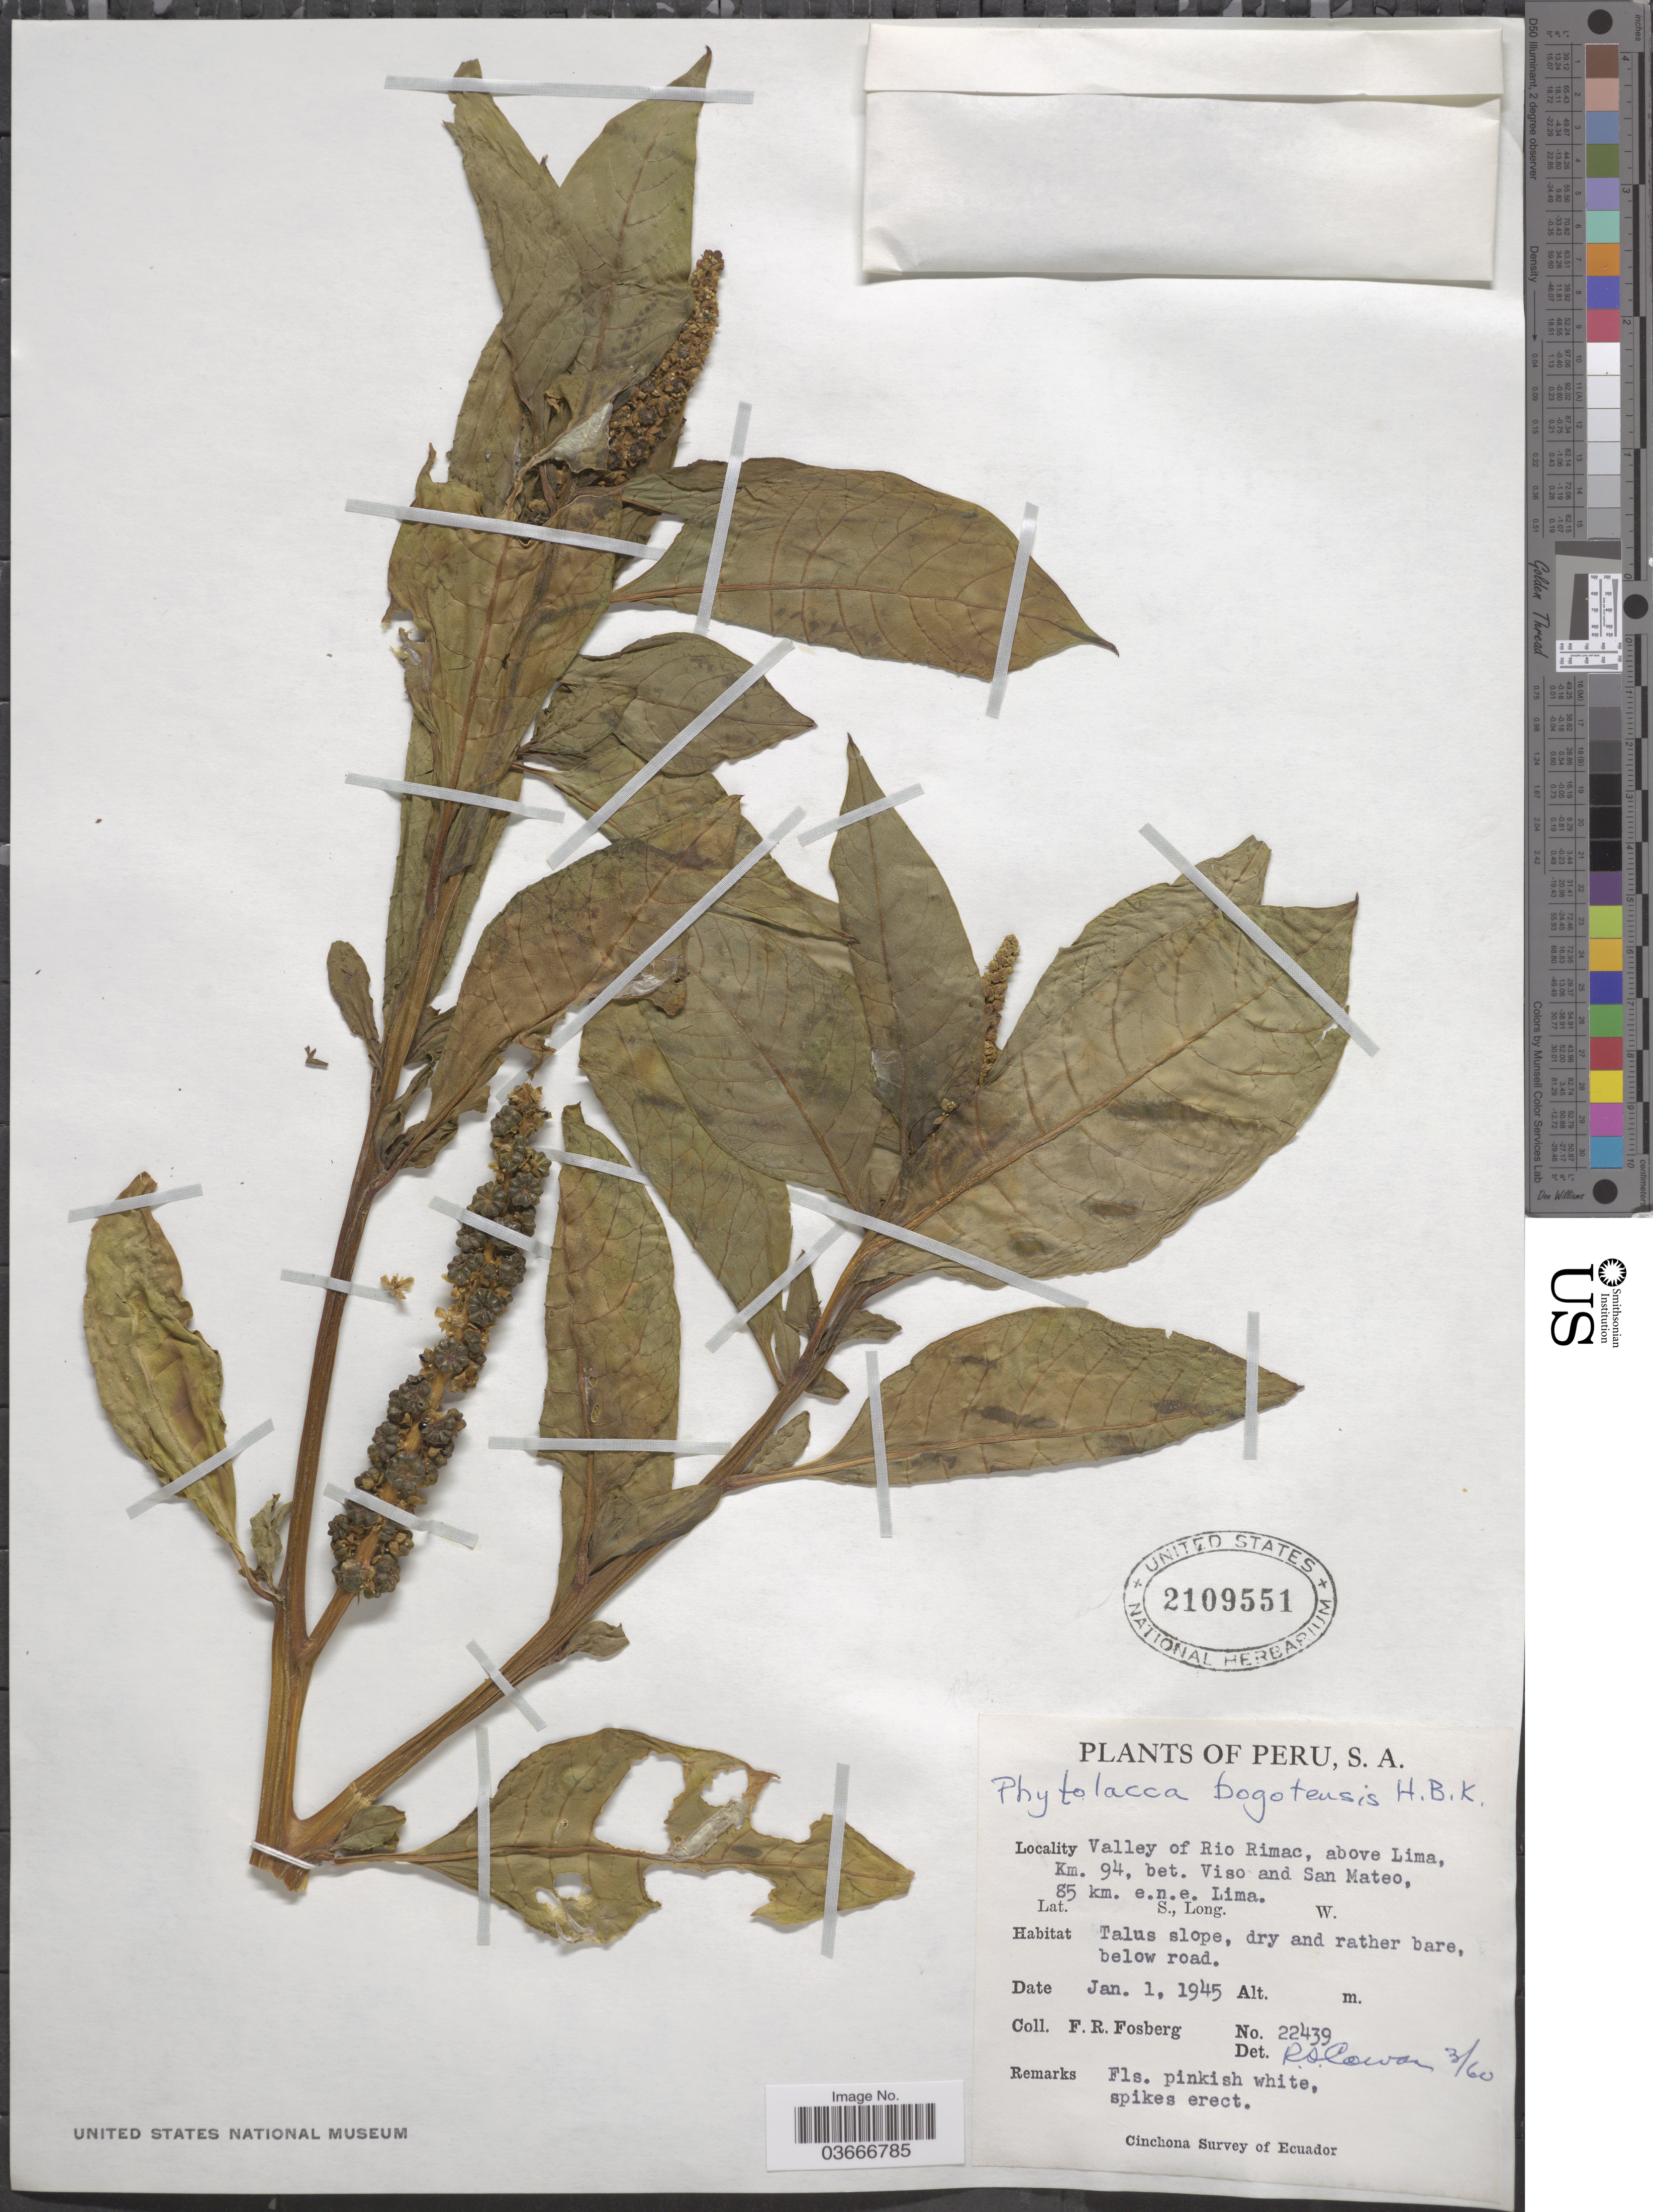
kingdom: Plantae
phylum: Tracheophyta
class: Magnoliopsida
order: Caryophyllales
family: Phytolaccaceae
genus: Phytolacca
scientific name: Phytolacca bogotensis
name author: Kunth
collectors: F. R. Fosberg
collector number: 22439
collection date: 1945-01-01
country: Peru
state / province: Lima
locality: Valley of Rio Rimac, above Lima, Km. 94, bet. Visa and San Mateo, 85 km. e.n.e. Lima.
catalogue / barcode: US 2109551